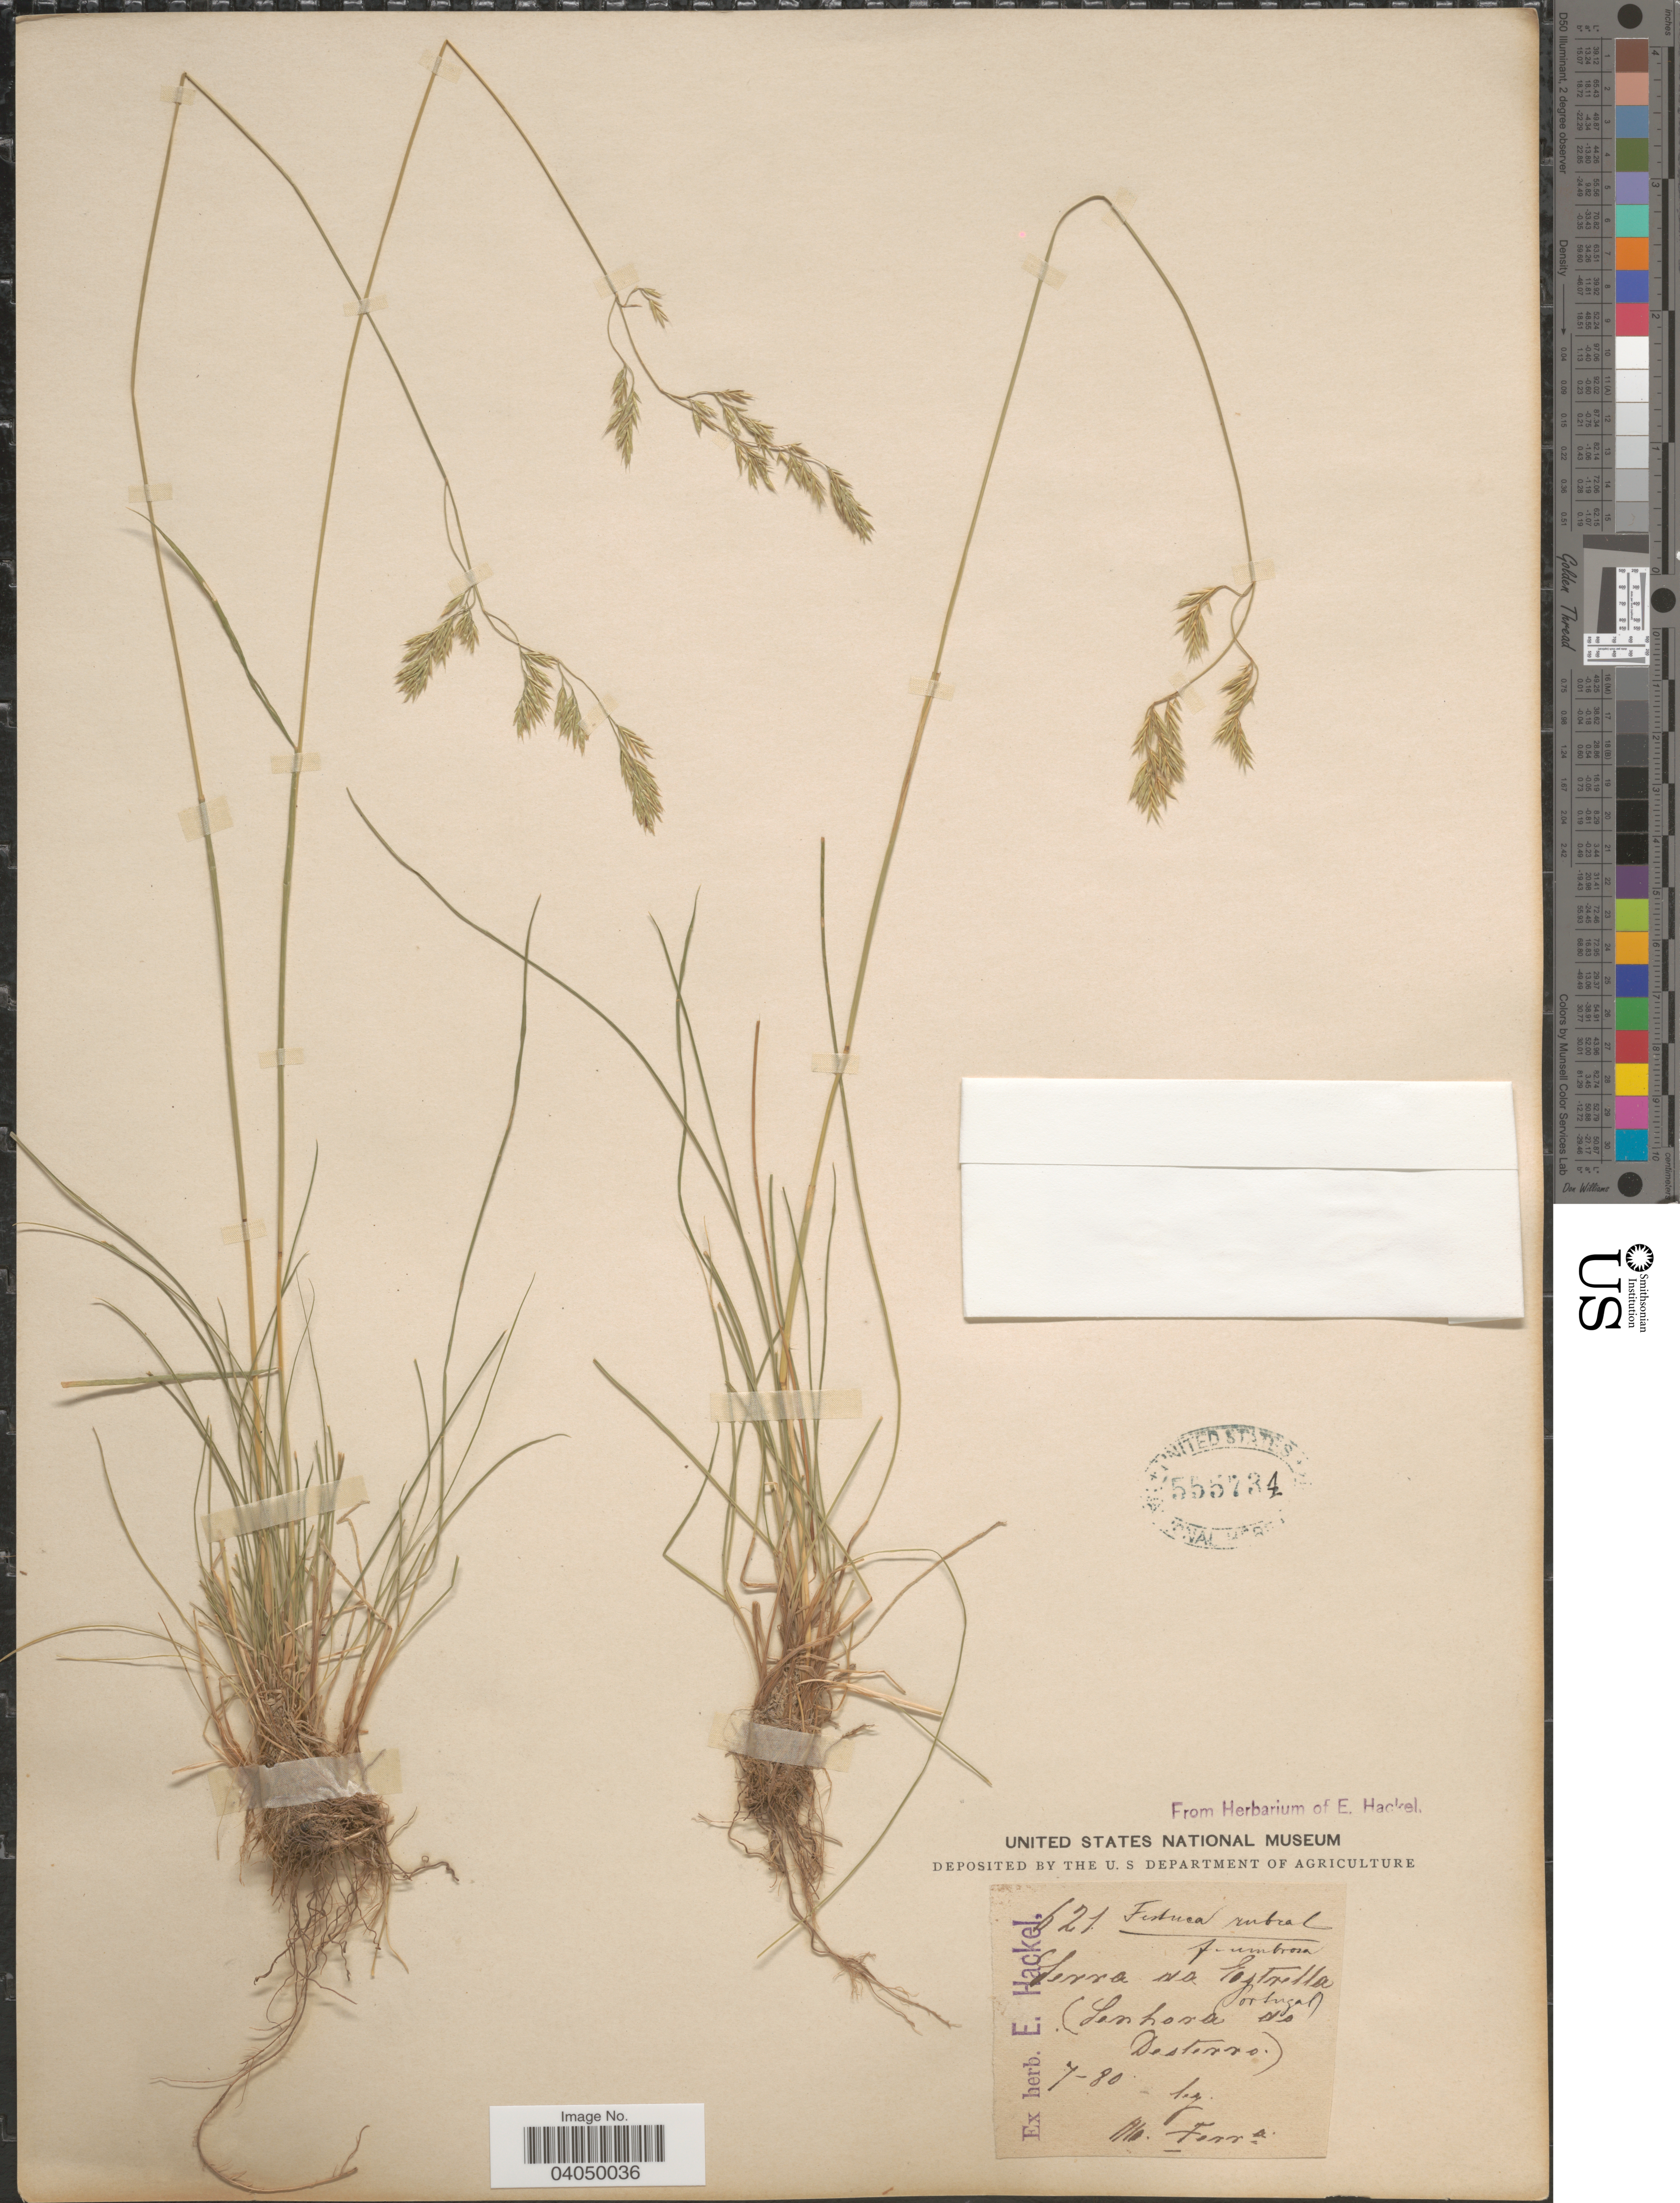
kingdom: Plantae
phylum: Tracheophyta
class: Liliopsida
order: Poales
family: Poaceae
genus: Festuca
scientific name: Festuca rubra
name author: L.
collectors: A. Ferreira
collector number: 621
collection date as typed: Transcribed d/m/y: /7/80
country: Portugal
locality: Serra da Estrella (Portugal) (Senhora do Desterro.).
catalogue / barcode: US 555734